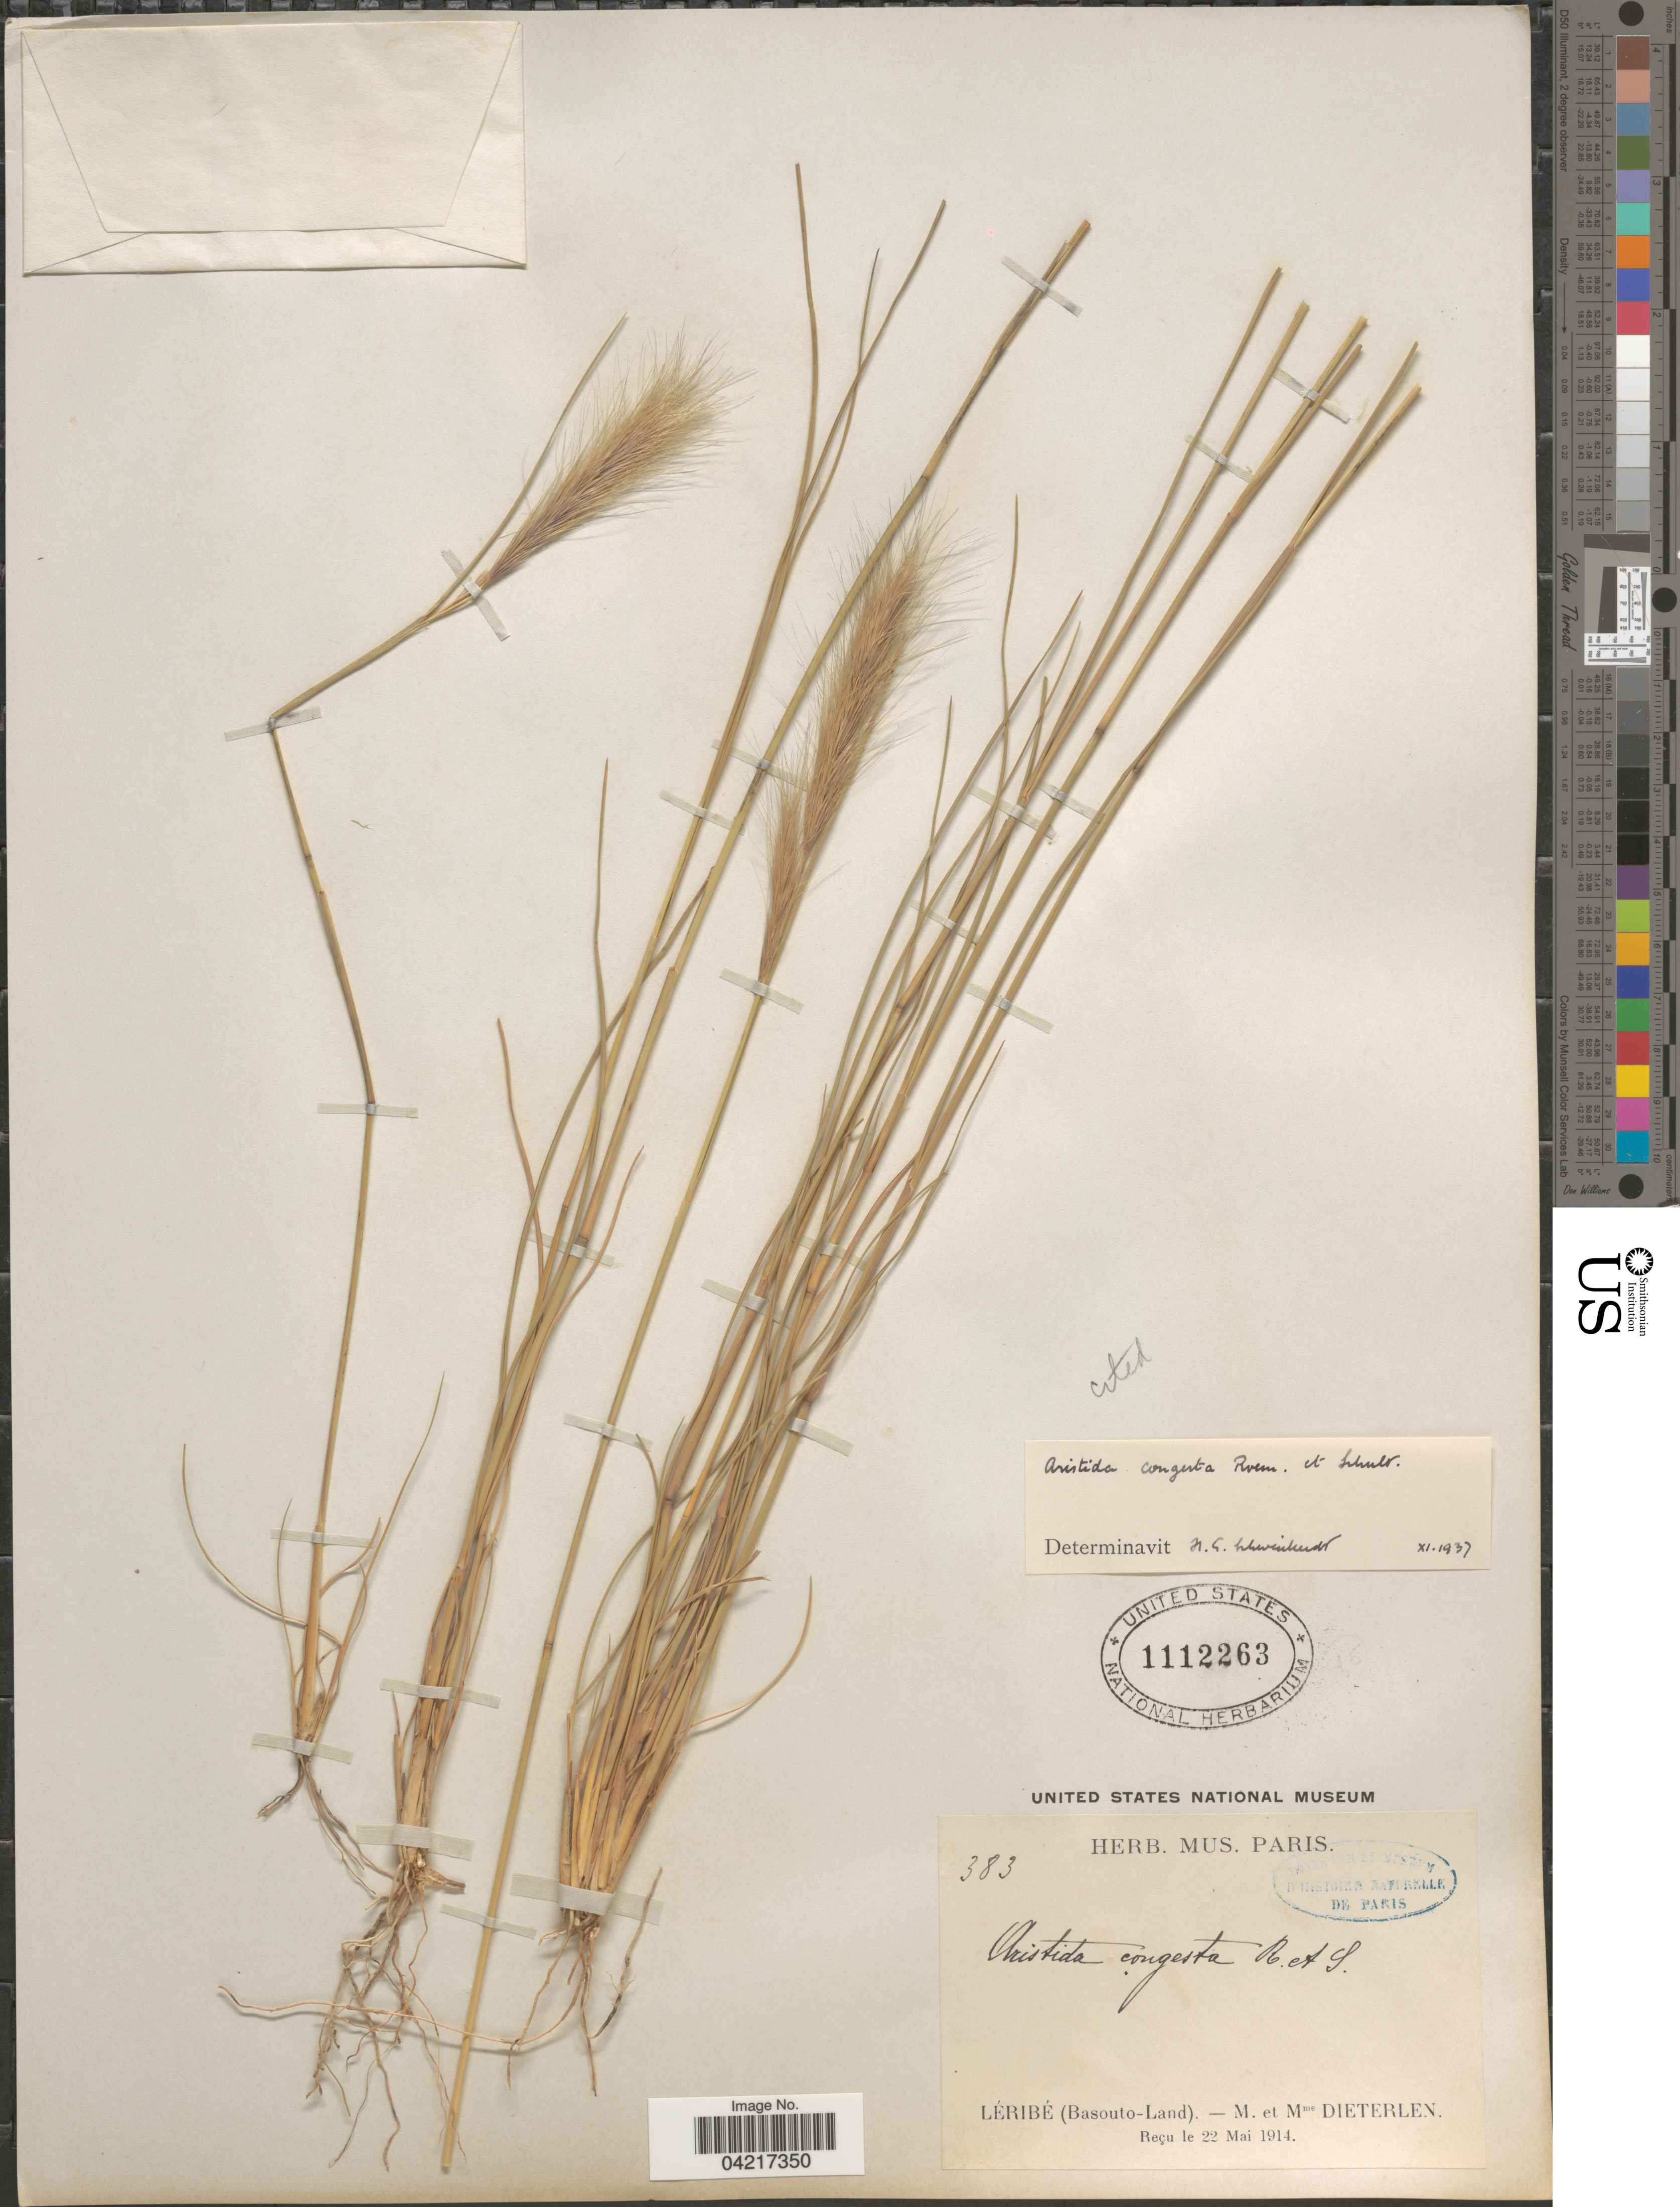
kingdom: Plantae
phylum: Tracheophyta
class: Liliopsida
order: Poales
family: Poaceae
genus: Aristida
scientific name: Aristida congesta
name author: Roem. & Schult.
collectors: M. Dieterlen & Mme. Dieterlen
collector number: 383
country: Lesotho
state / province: Leribe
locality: Léribé (Basouto-Land).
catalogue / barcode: US 1112263